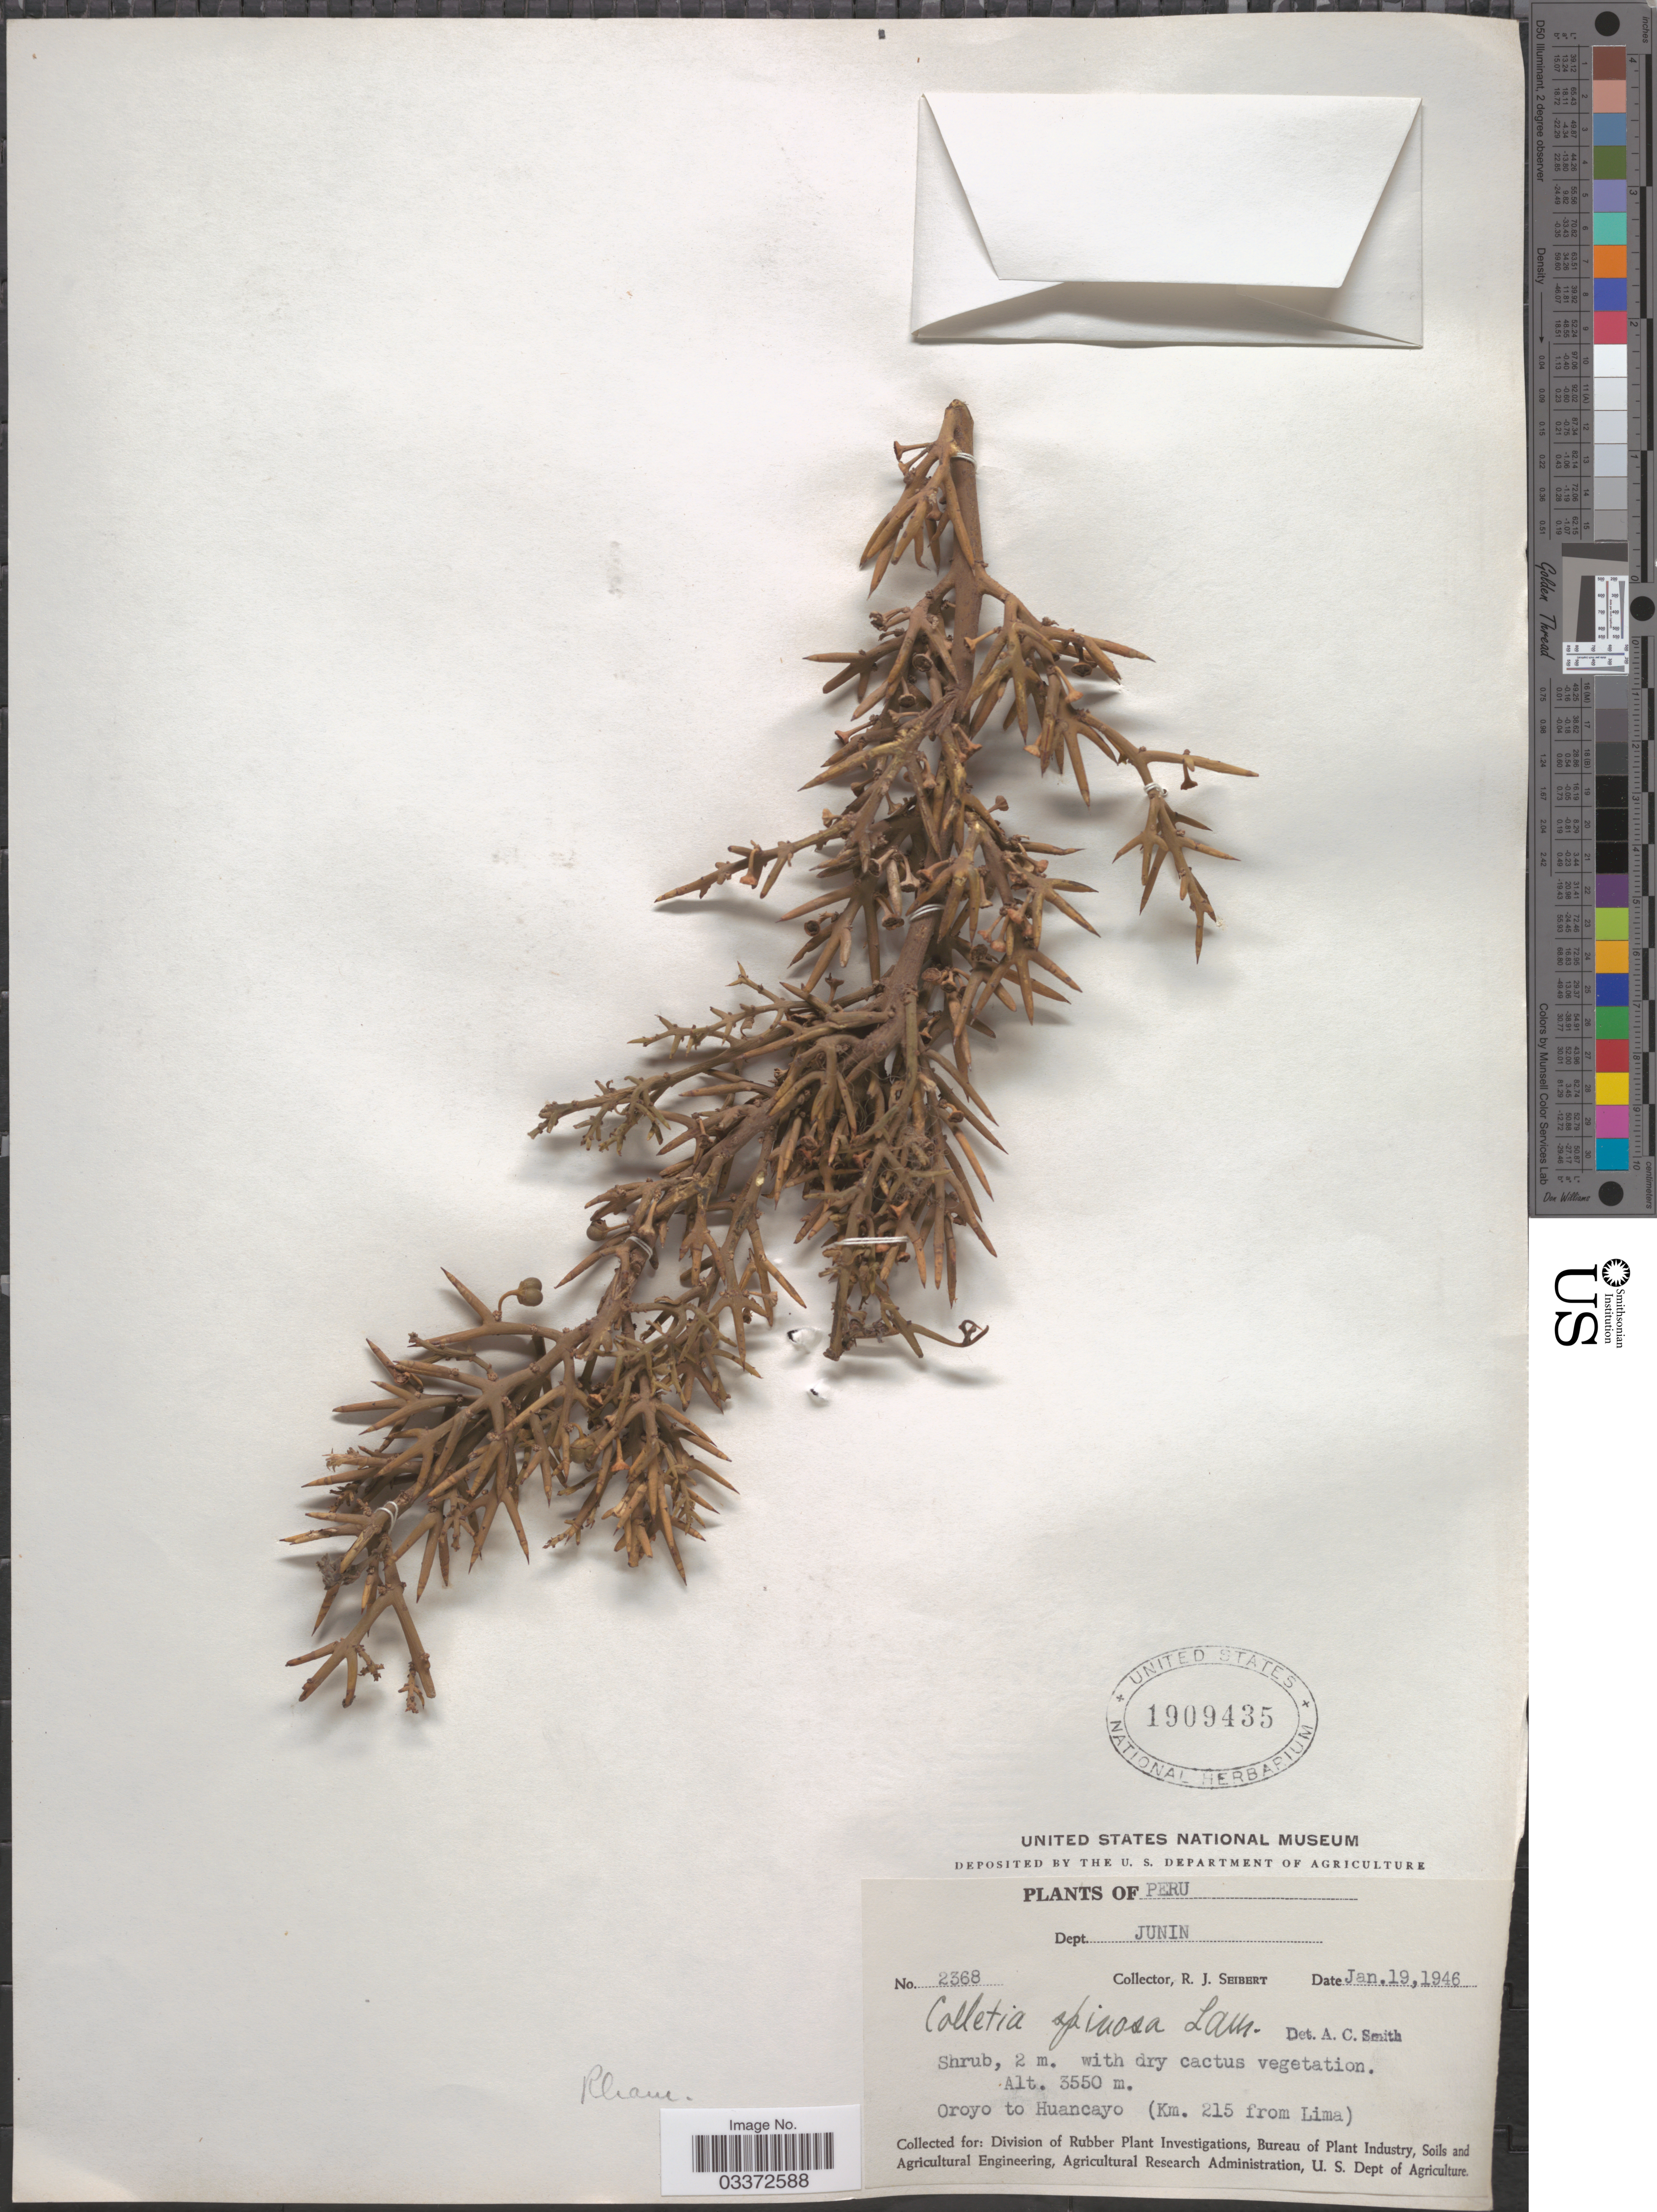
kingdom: Plantae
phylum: Tracheophyta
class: Magnoliopsida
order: Rosales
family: Rhamnaceae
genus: Colletia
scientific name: Colletia spinosa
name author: Lam.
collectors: R. J. Seibert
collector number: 2368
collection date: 1946-01-19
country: Peru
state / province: Junín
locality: Dept. Junin. Oroyo to Huancayo (Km. 215 from Lima).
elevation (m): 3550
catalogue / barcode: US 1909435